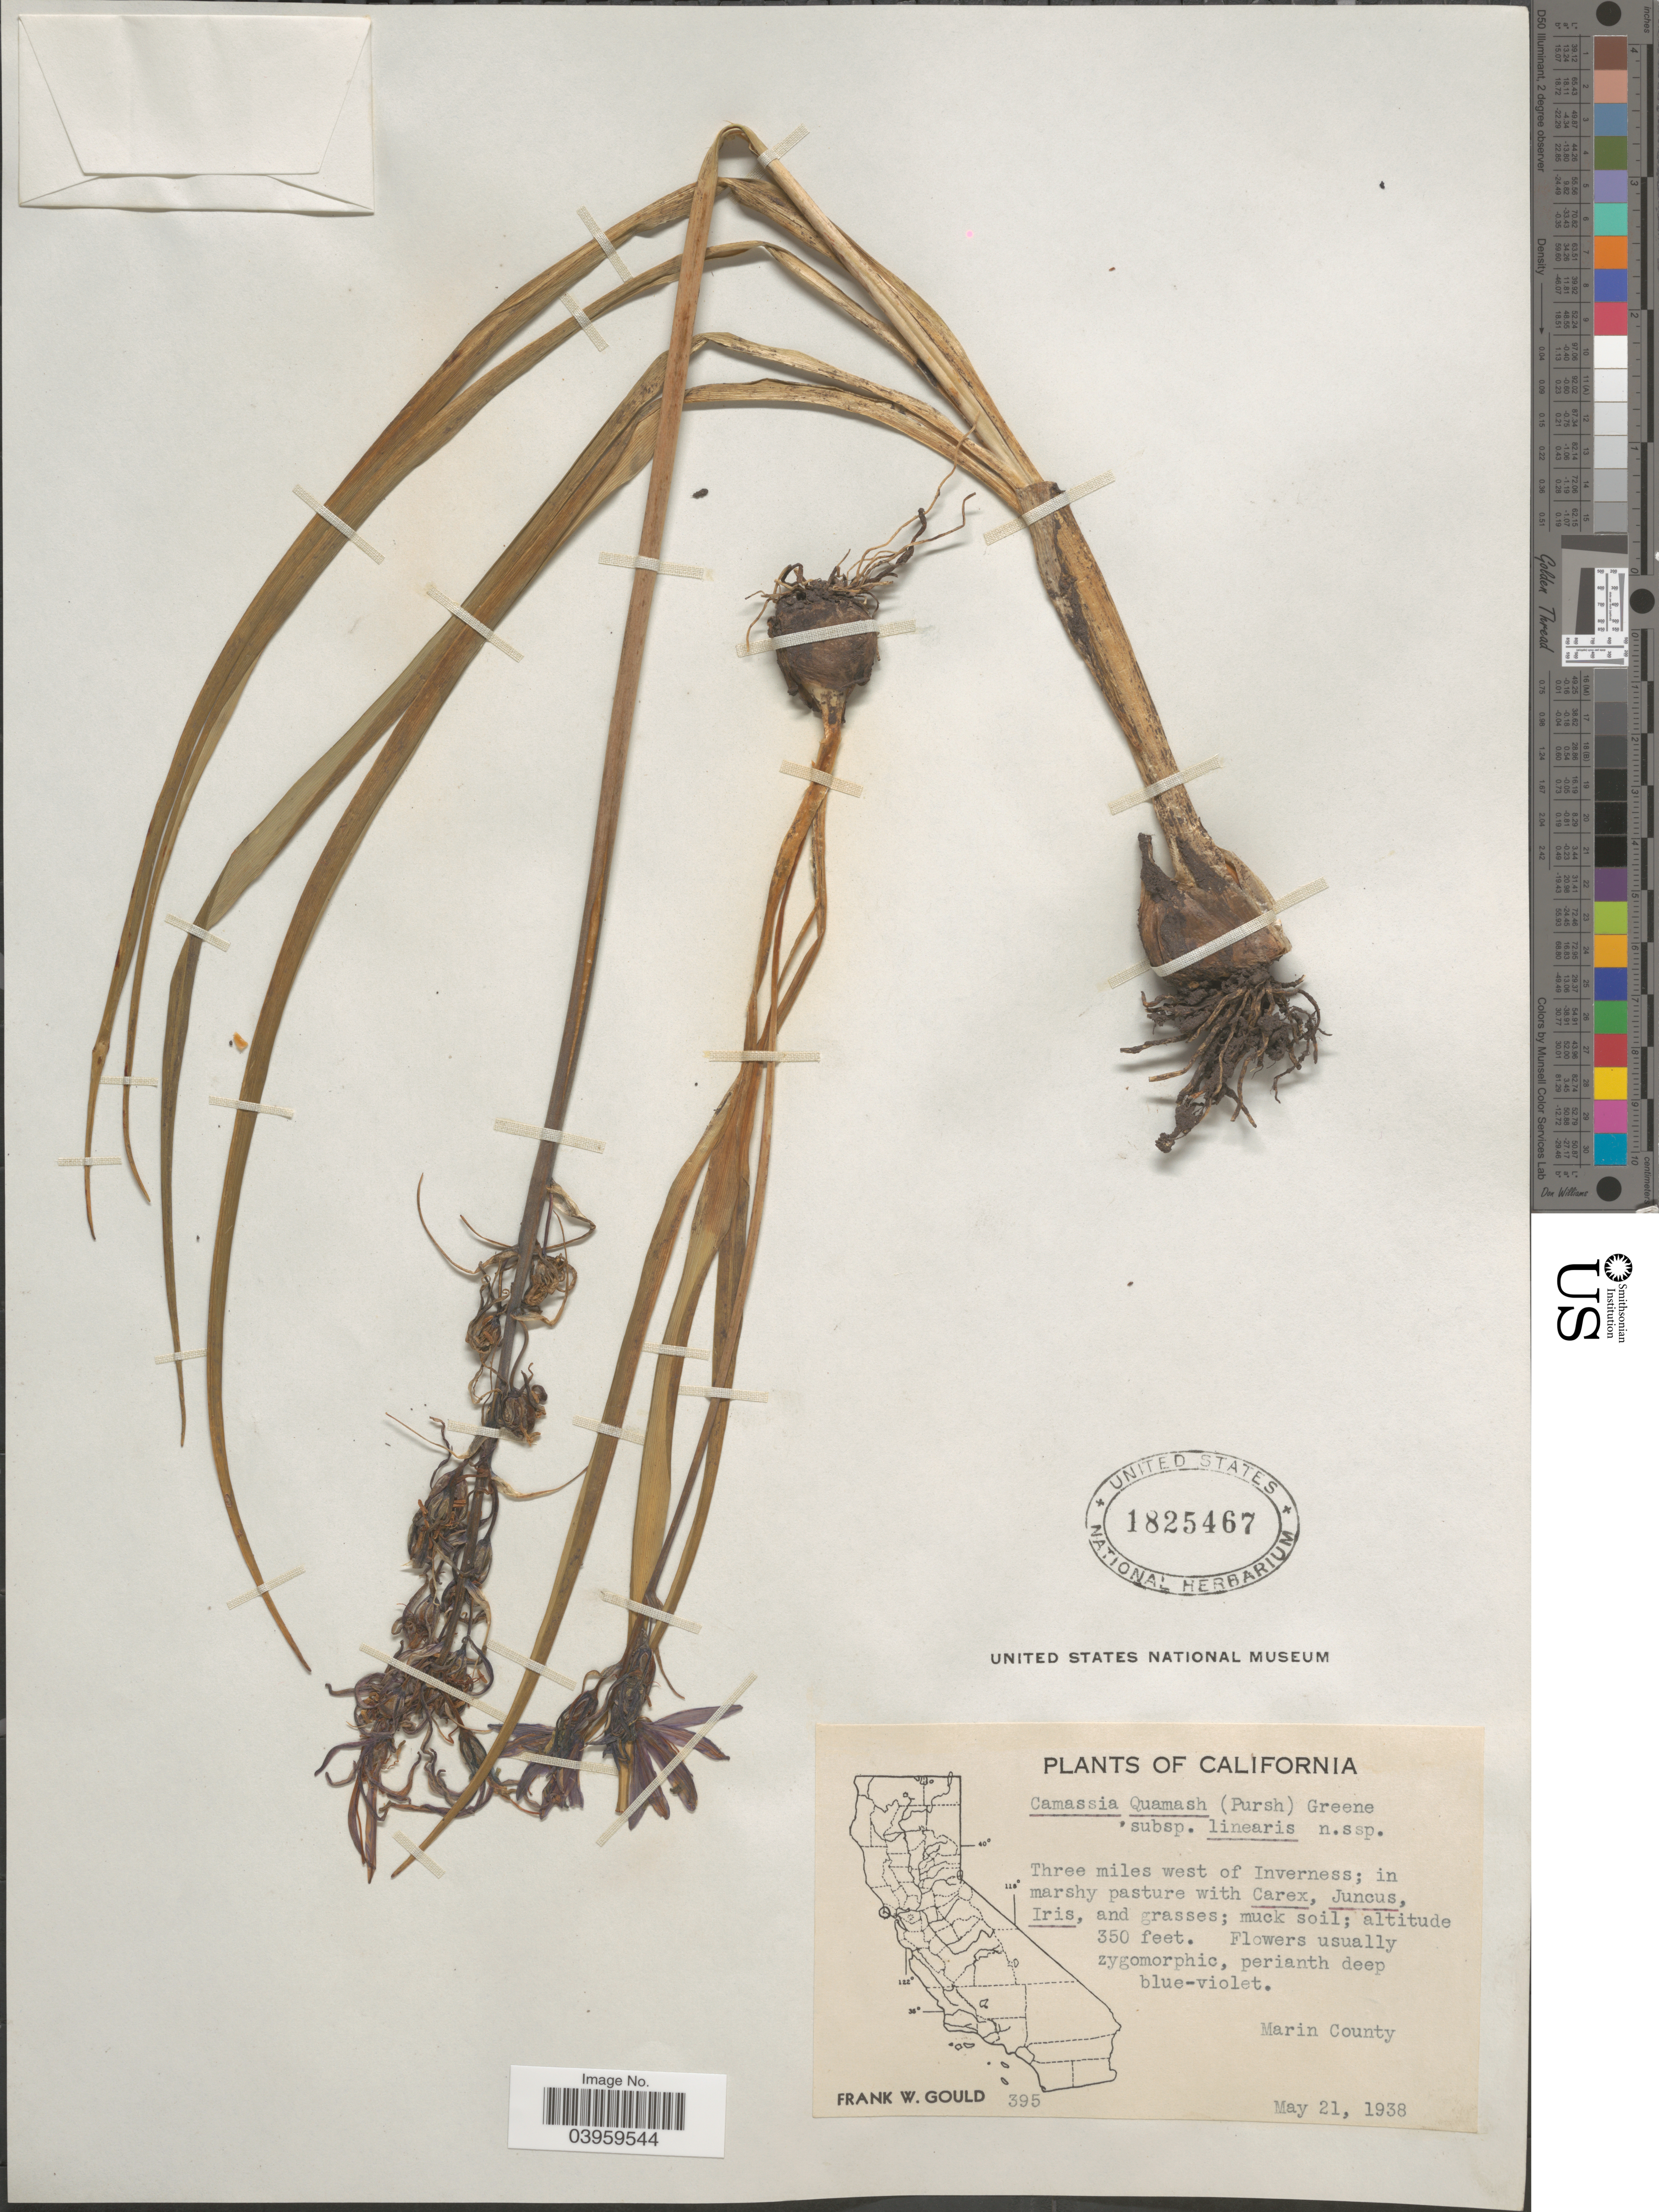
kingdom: Plantae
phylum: Tracheophyta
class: Liliopsida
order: Asparagales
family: Asparagaceae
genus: Camassia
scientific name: Camassia quamash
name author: (Pursh) Greene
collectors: F. W. Gould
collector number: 395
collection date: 1938-05-21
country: United States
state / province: California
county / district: Marin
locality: Three miles west of Inverness. Marin County.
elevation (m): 107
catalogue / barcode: US 1825467